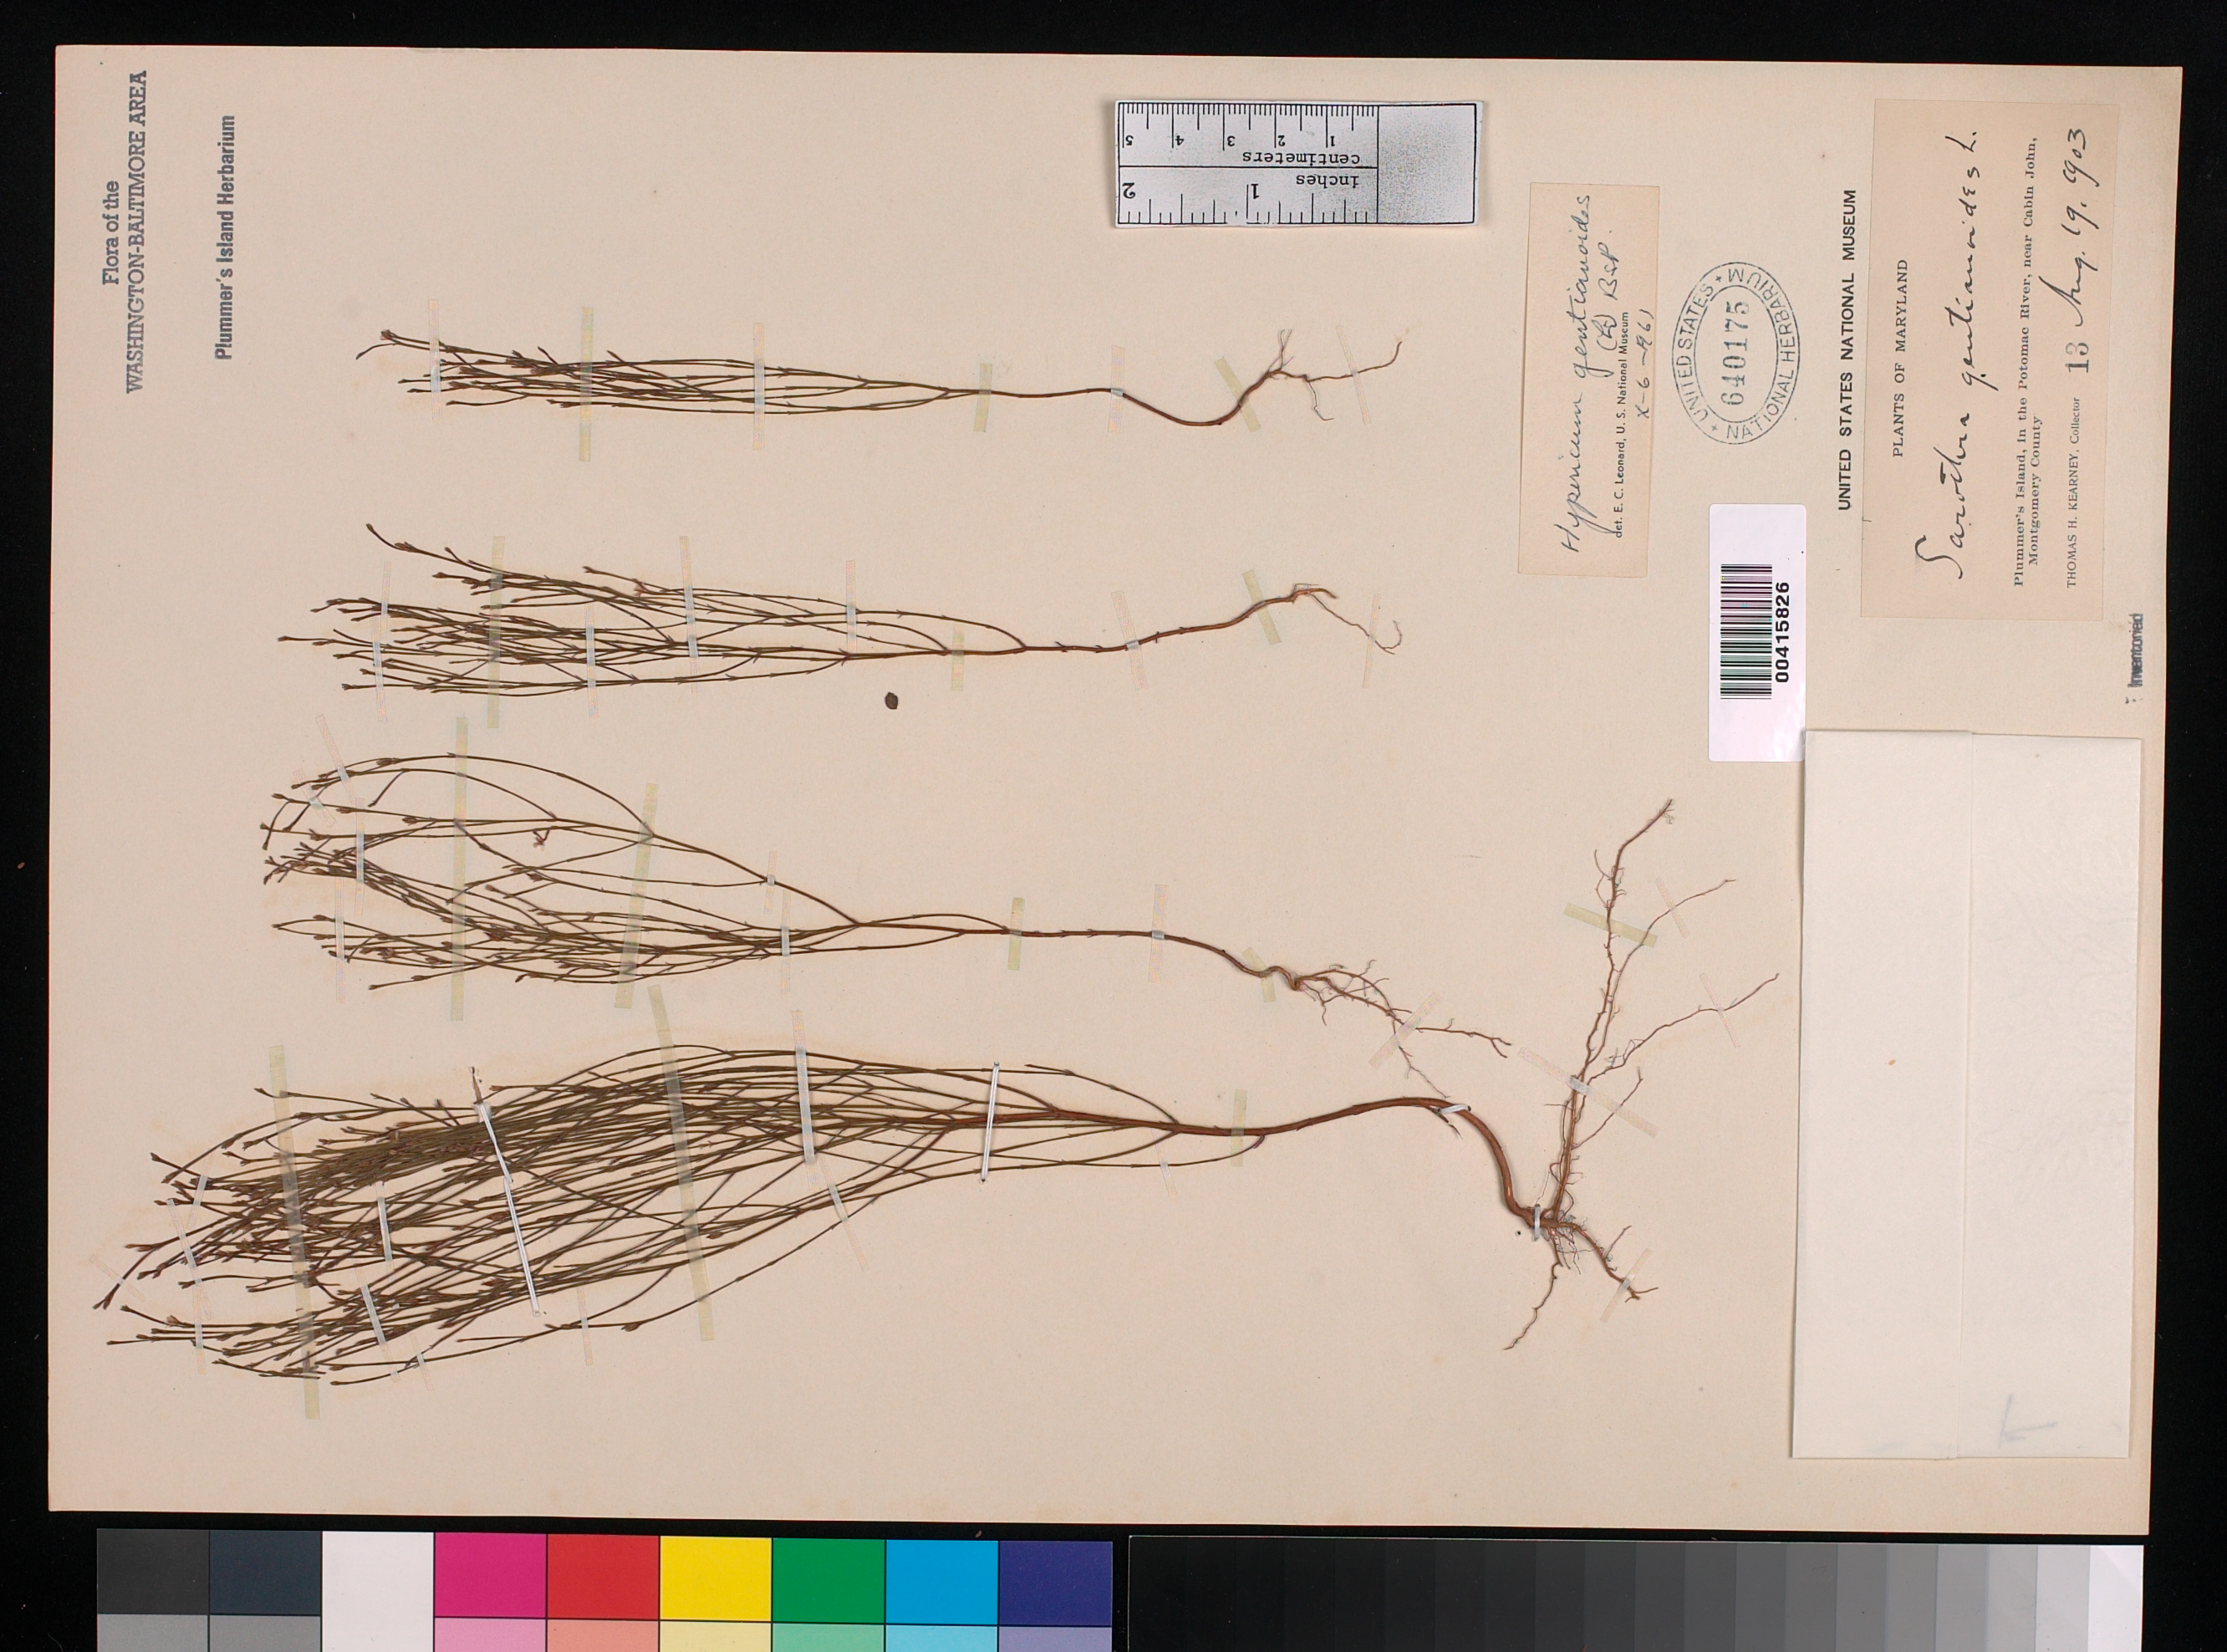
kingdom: Plantae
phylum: Tracheophyta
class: Magnoliopsida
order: Malpighiales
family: Hypericaceae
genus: Hypericum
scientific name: Hypericum gentianoides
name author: (L.) Britton, Stearns & Poggenb.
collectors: T. H. Kearney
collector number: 13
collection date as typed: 19 Aug 1903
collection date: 1903-08-19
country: United States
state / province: Maryland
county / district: Montgomery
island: Plummers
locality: Plummer's Island C. & O. Canal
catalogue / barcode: US 640175